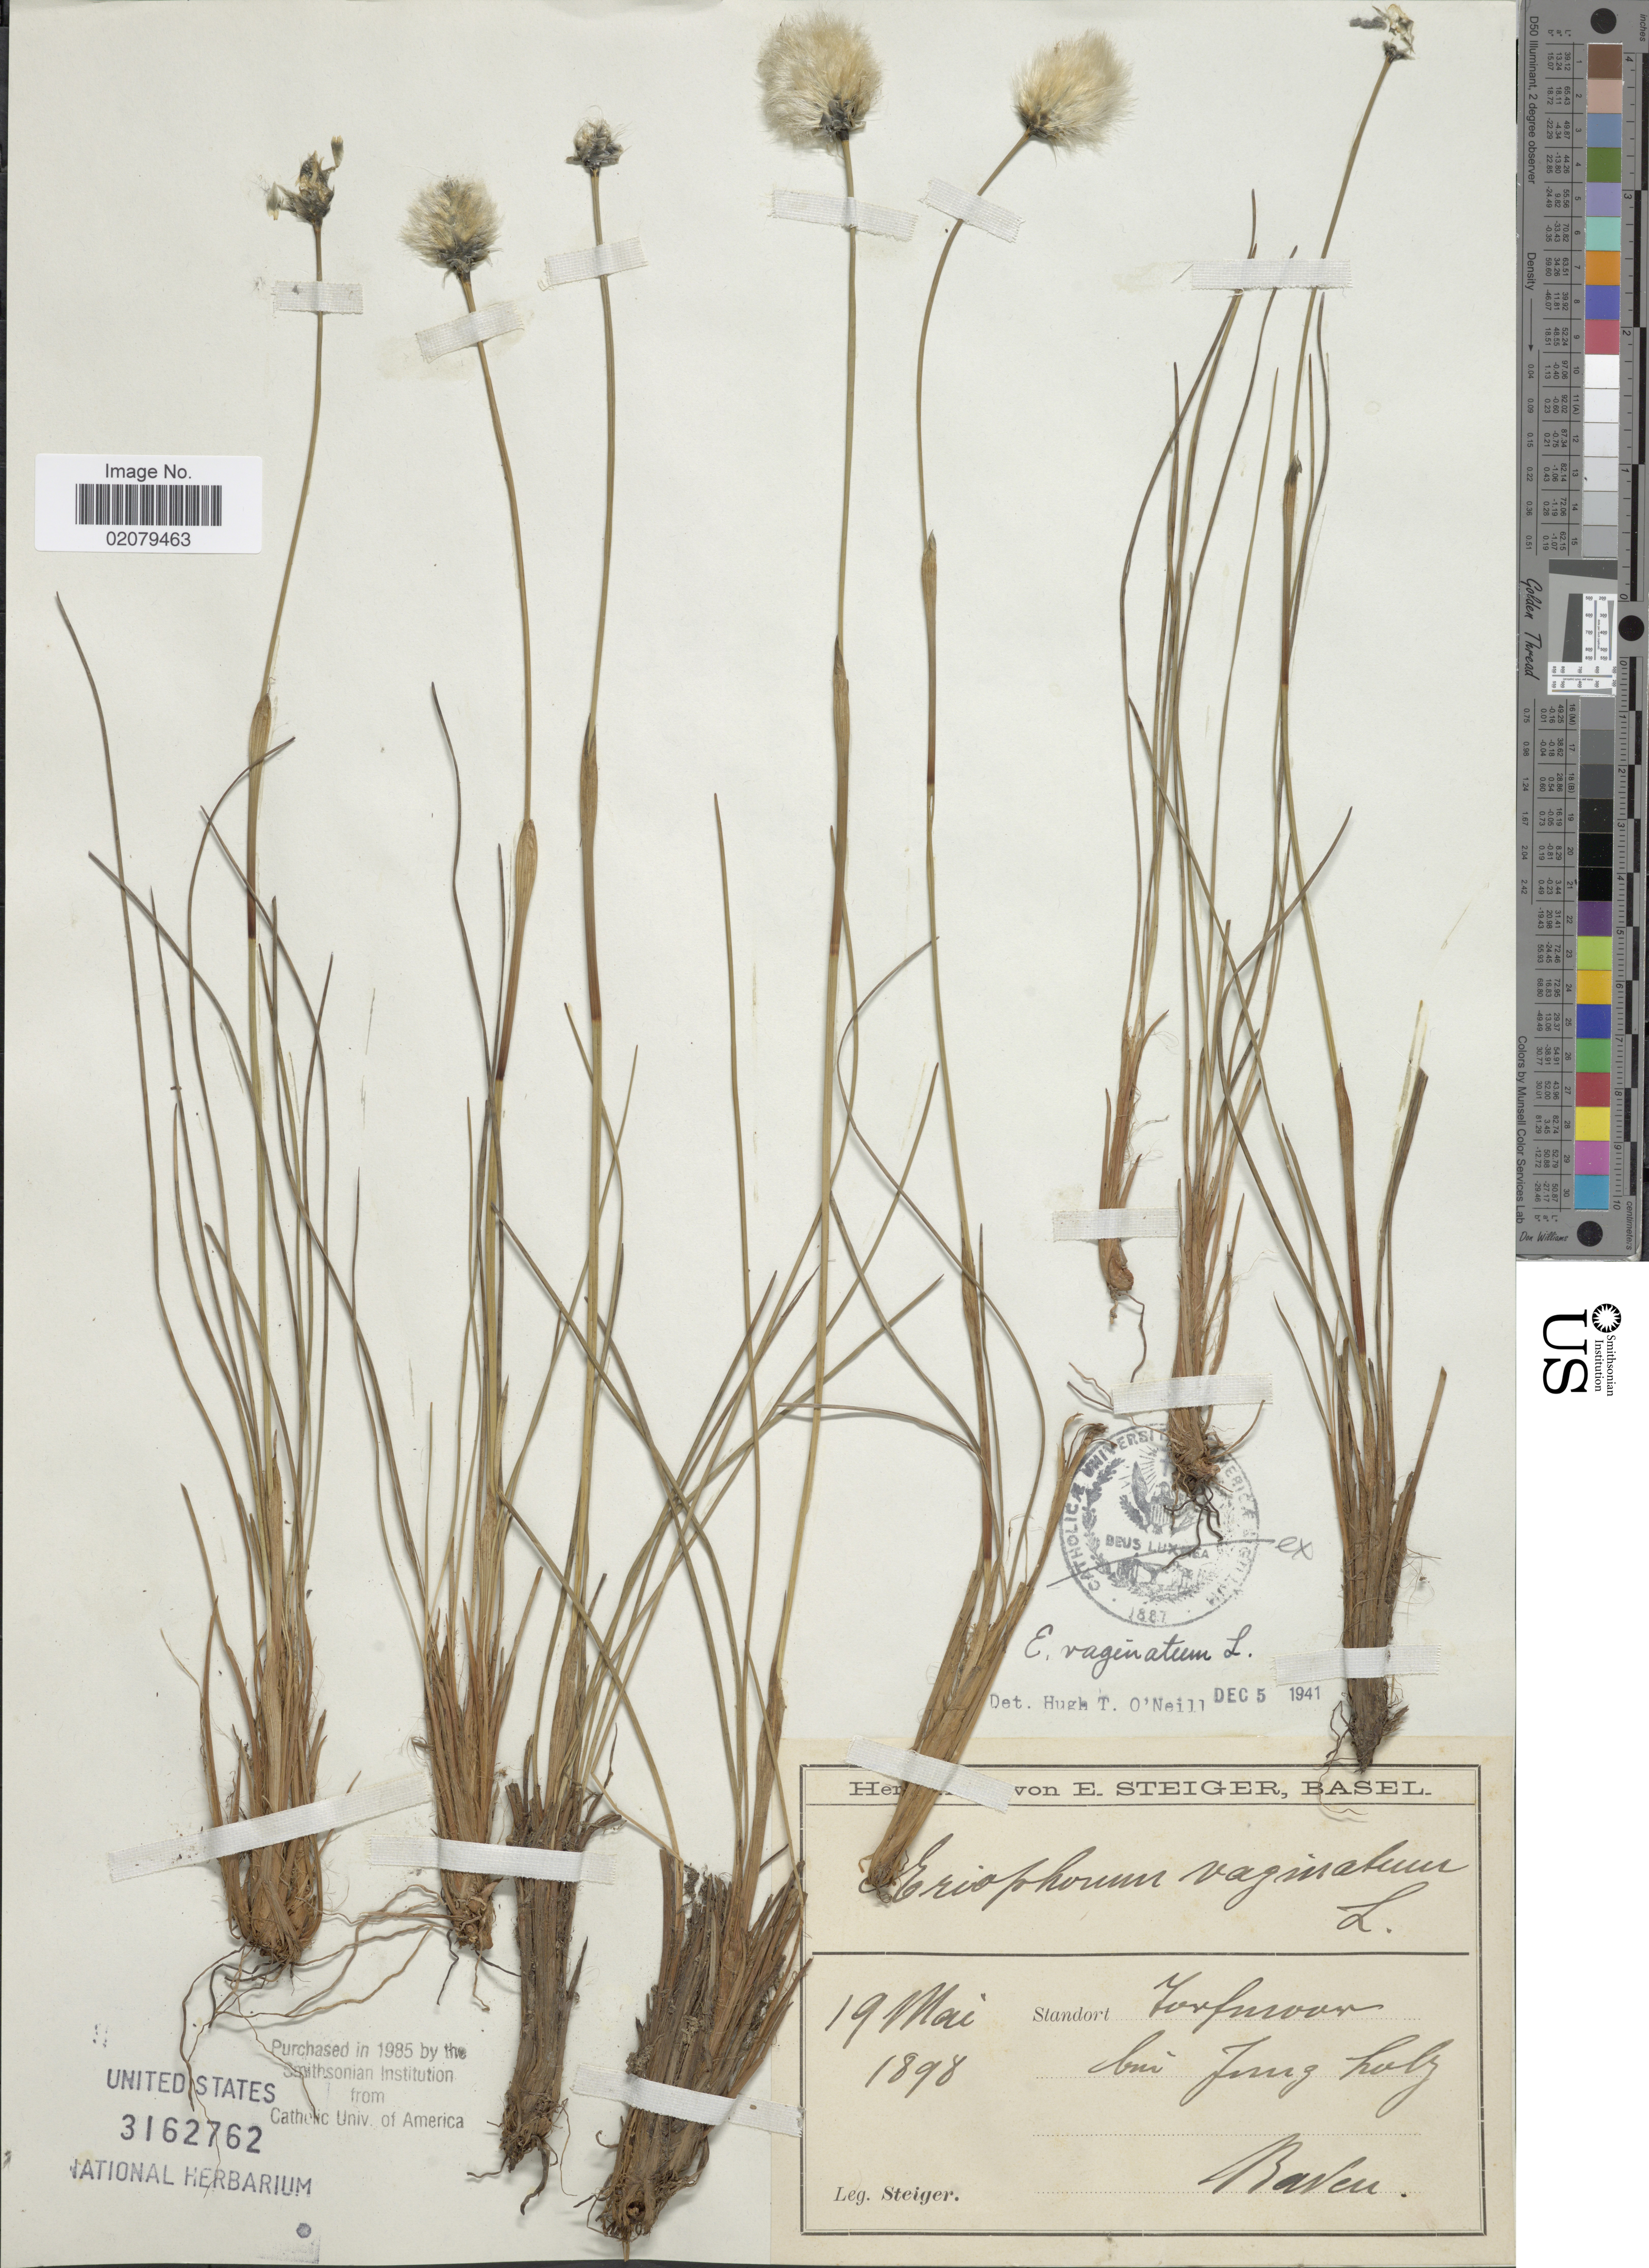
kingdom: Plantae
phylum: Tracheophyta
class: Liliopsida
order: Poales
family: Cyperaceae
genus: Eriophorum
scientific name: Eriophorum vaginatum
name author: L.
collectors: E. Steiger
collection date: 1898-05-19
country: Austria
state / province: Tirol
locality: Torfmoor bei Jung holz, Baven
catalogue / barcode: US 3162762